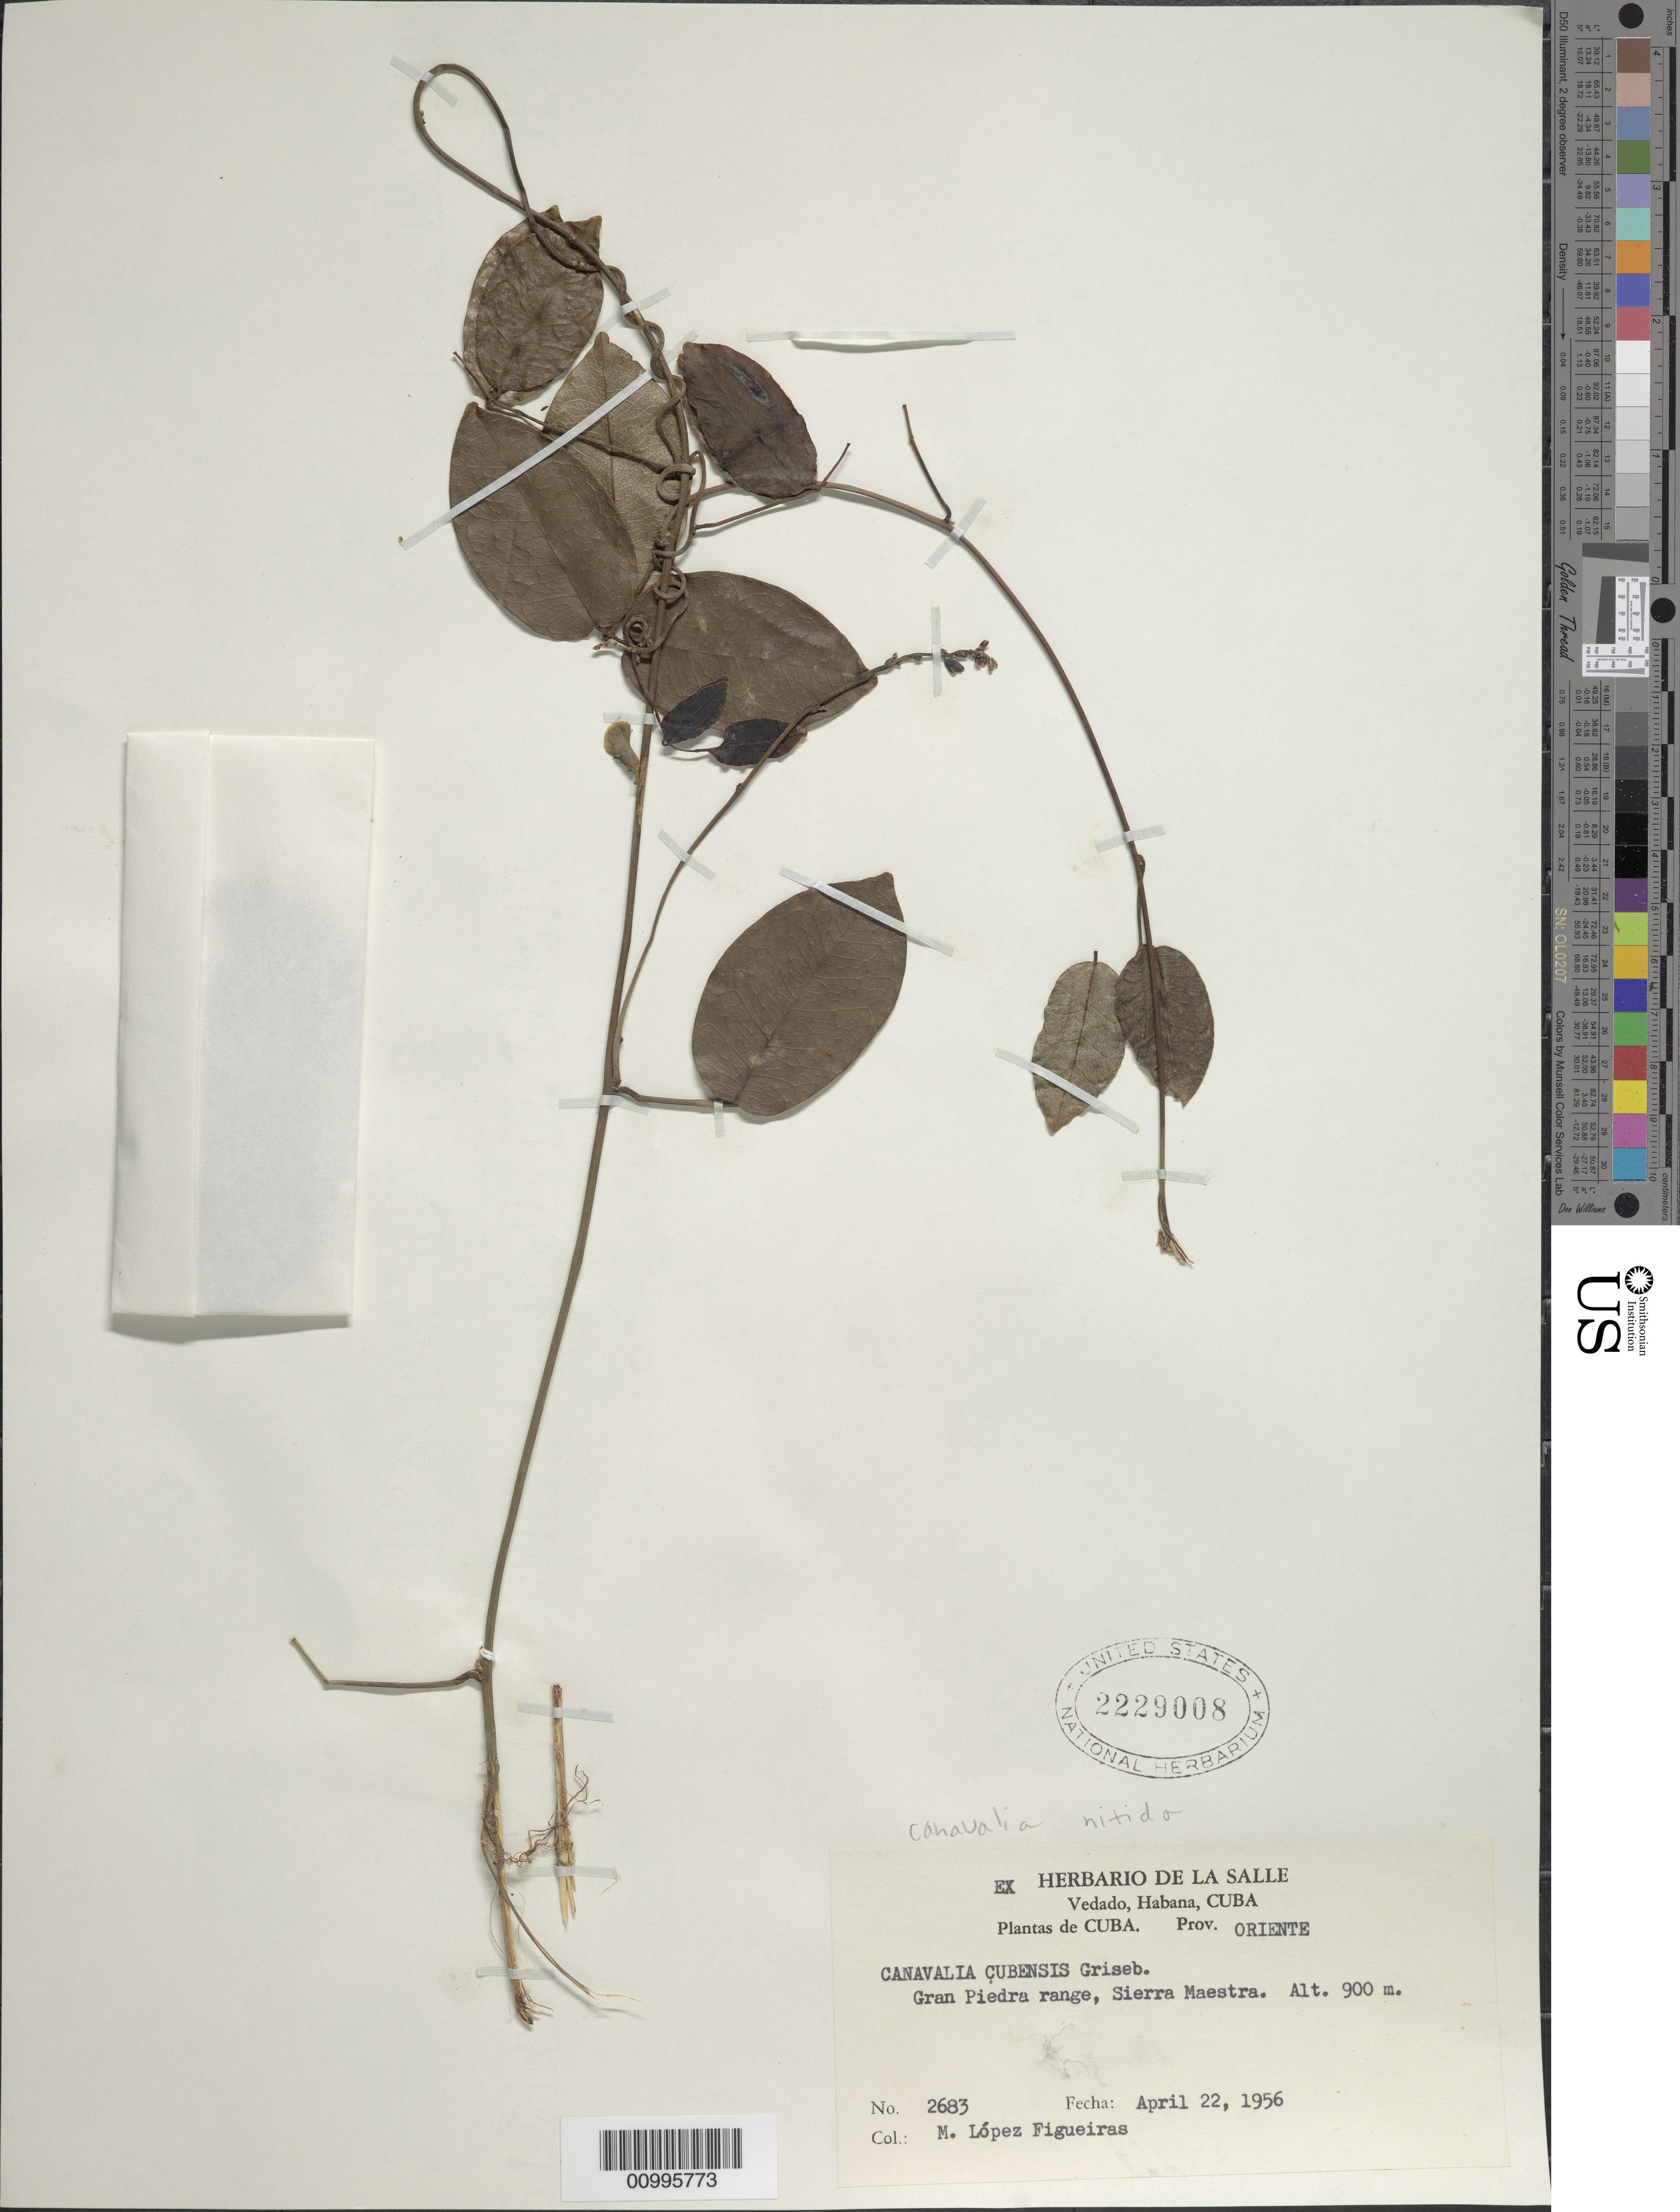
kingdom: Plantae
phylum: Tracheophyta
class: Magnoliopsida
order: Fabales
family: Fabaceae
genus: Canavalia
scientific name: Canavalia nitida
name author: (Cav.) Piper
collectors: M. López Figueiras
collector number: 2683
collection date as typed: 22 Apr 1956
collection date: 1956-04-22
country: Cuba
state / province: Oriente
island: Cuba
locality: Gran Piedra range, Sierra Maestra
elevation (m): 900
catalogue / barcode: US 2229008